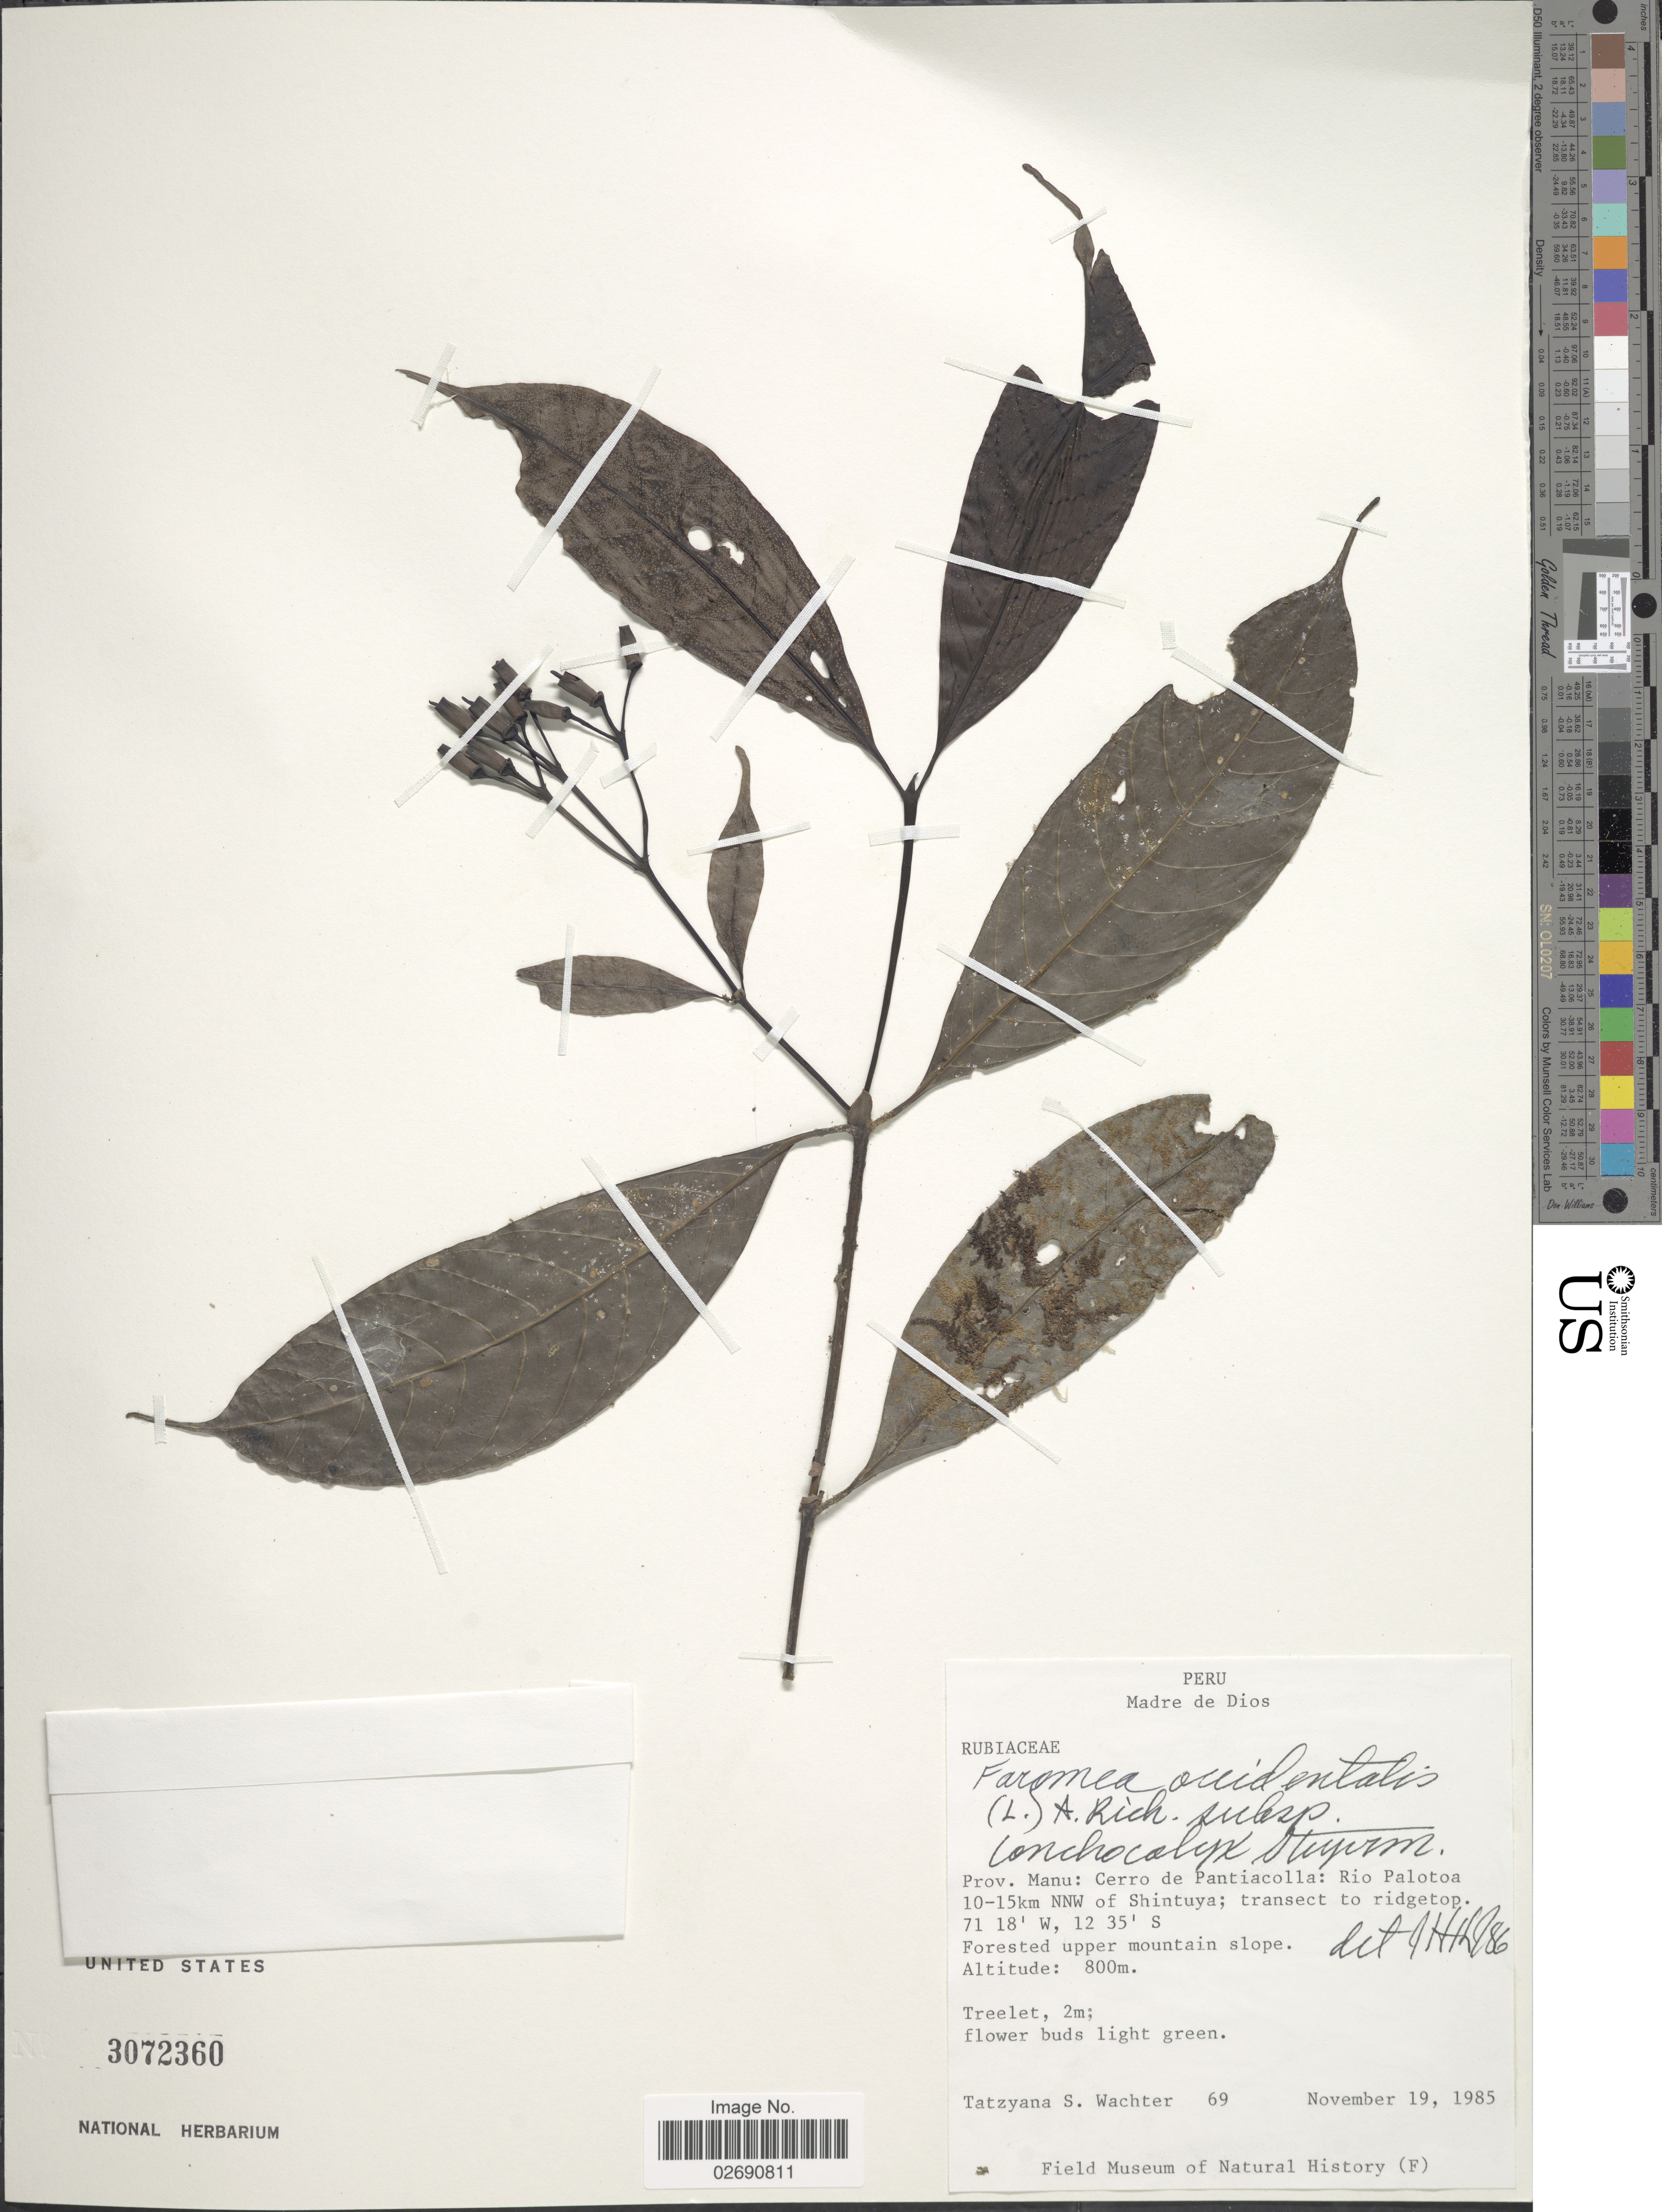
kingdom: Plantae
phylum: Tracheophyta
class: Magnoliopsida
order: Gentianales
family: Rubiaceae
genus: Faramea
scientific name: Faramea occidentalis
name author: (L.) A. Rich.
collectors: T. Wachter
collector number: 69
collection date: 1985-11-19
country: Peru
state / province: Madre de Dios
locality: Prov. Manu: Cerro de Pantiacolla: Rio Palotoa 10-15km NNW of Shintuya, transect to ridgetop. Forested upper mountain slope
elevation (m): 800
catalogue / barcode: US 3072360